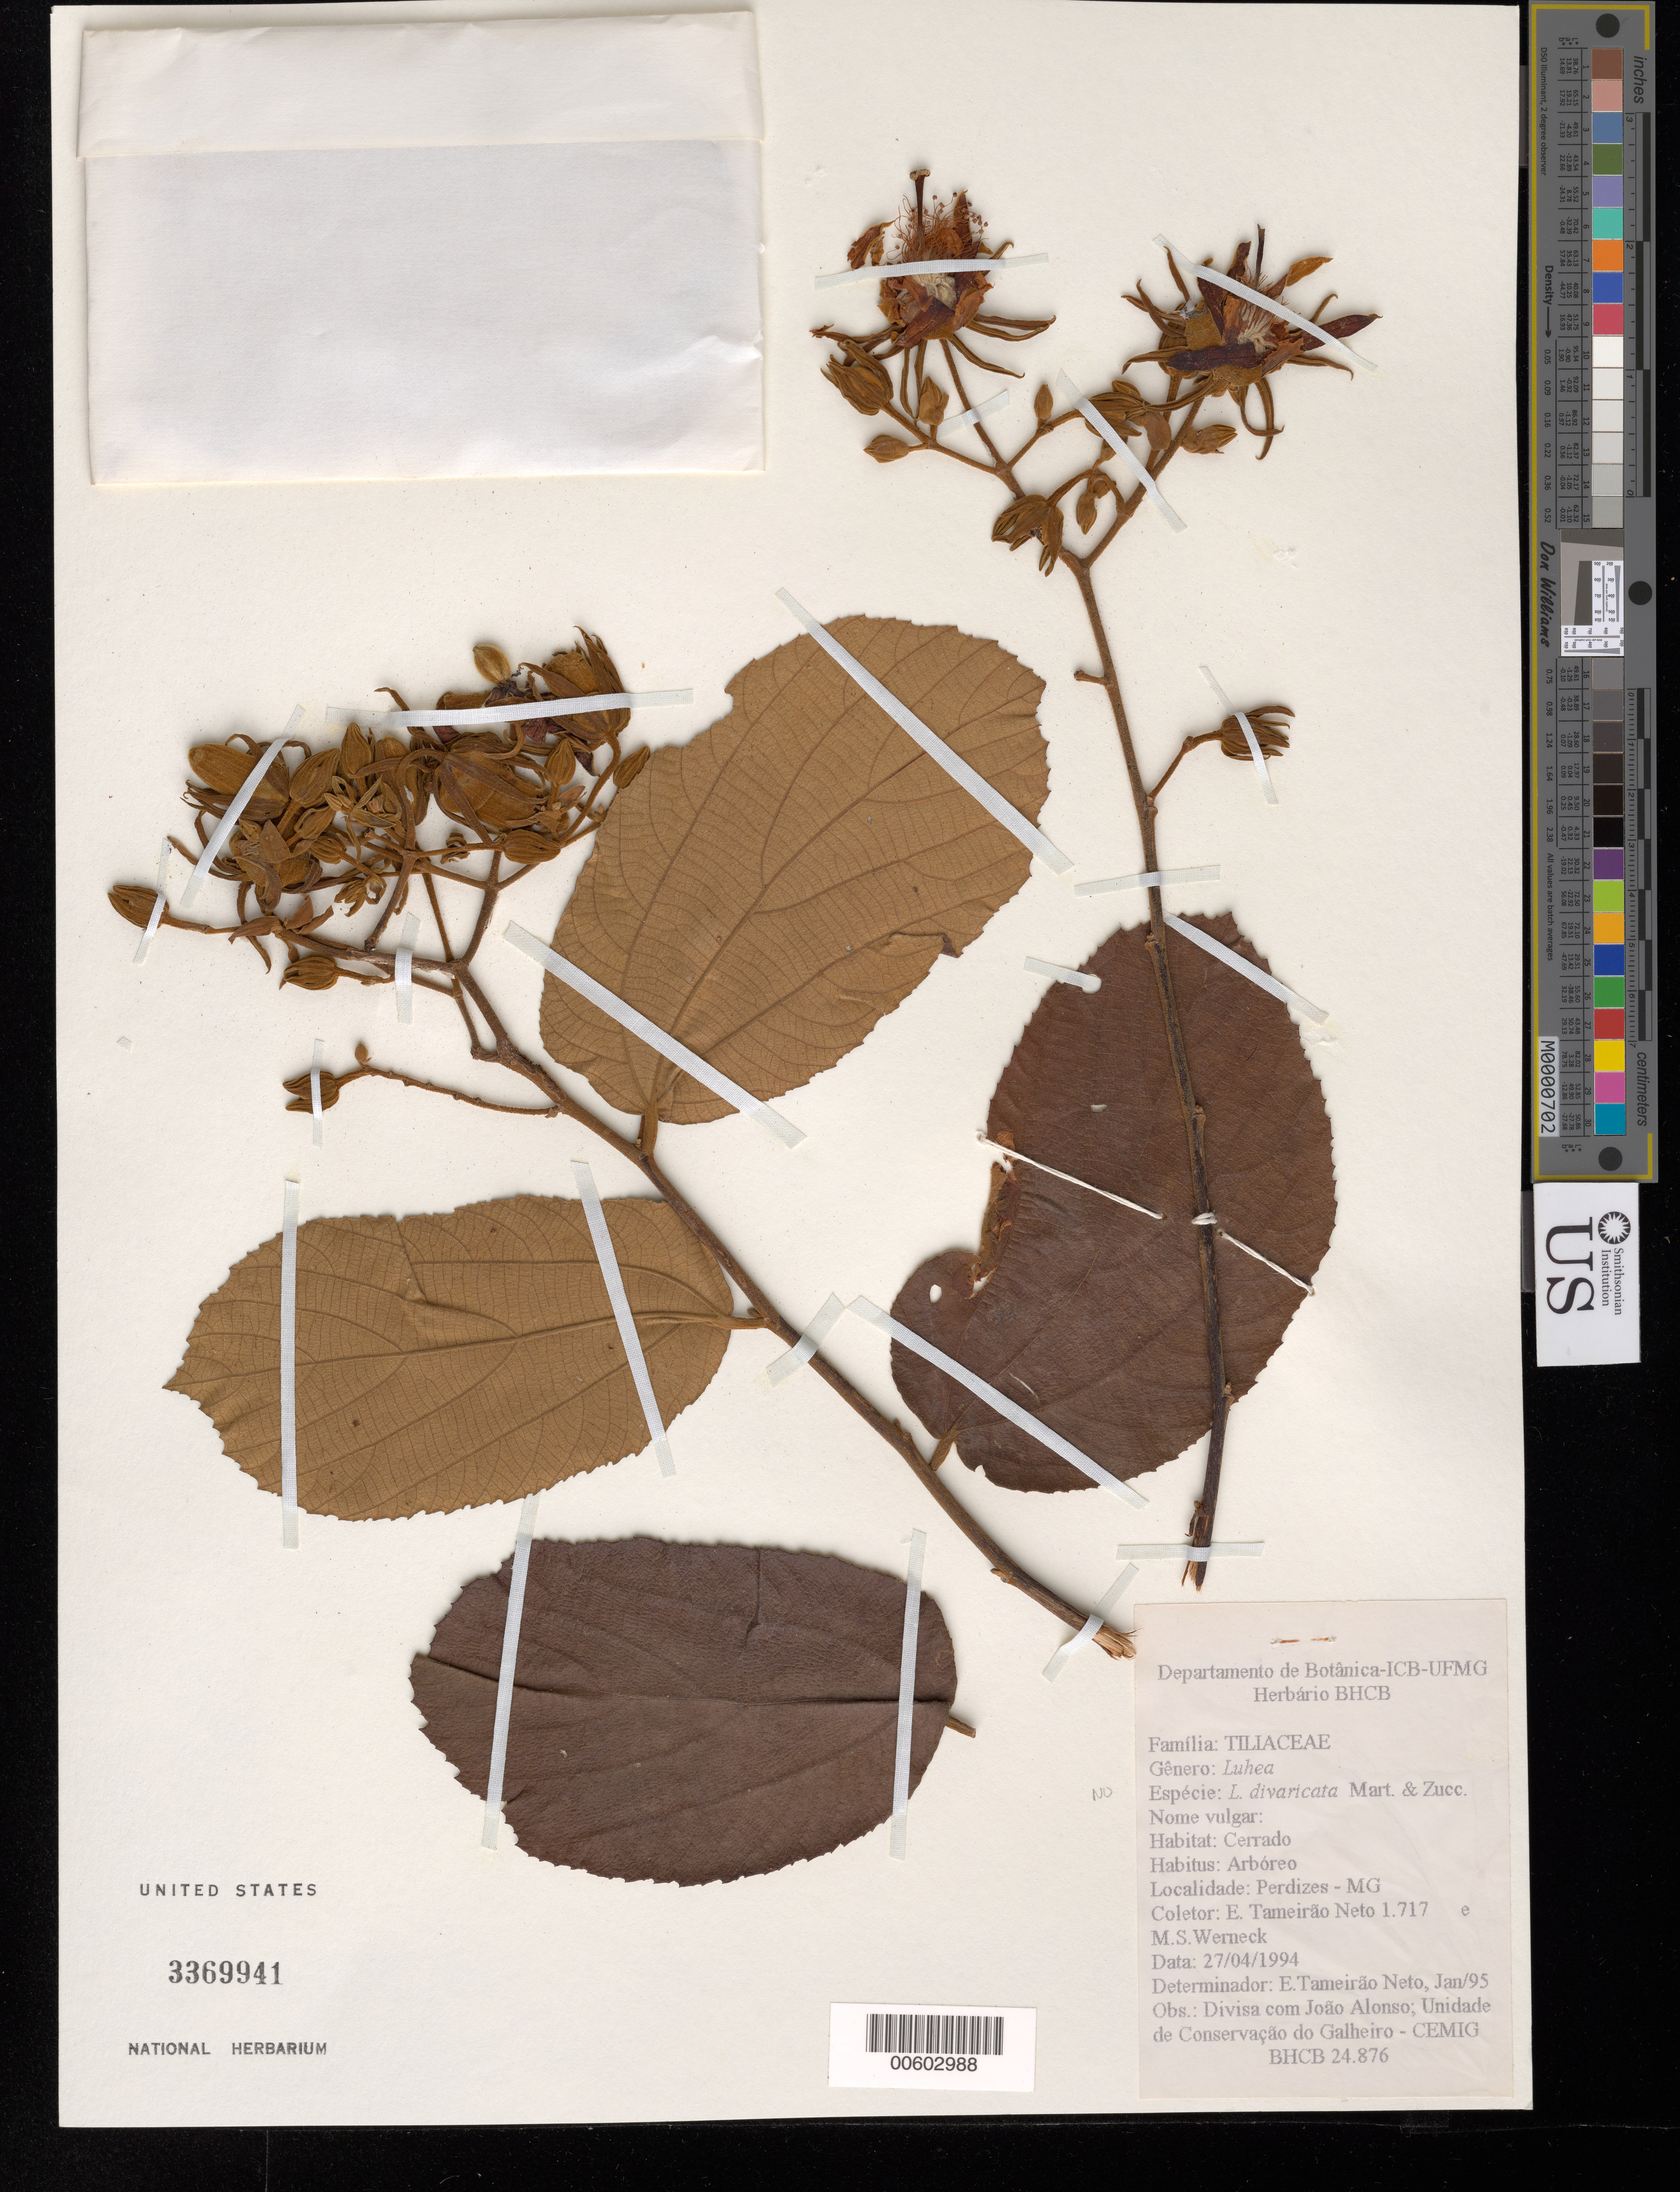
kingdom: Plantae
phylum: Tracheophyta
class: Magnoliopsida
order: Malvales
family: Malvaceae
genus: Luehea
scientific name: Luehea divaricata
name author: Mart.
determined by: Neto, E. Tameirao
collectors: E. Neto & M. Werneck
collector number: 1717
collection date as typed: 27 Apr 1994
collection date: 1994-04-27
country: Brazil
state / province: Minas Gerais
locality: Perdizes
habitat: Cerrado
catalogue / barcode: US 3369941